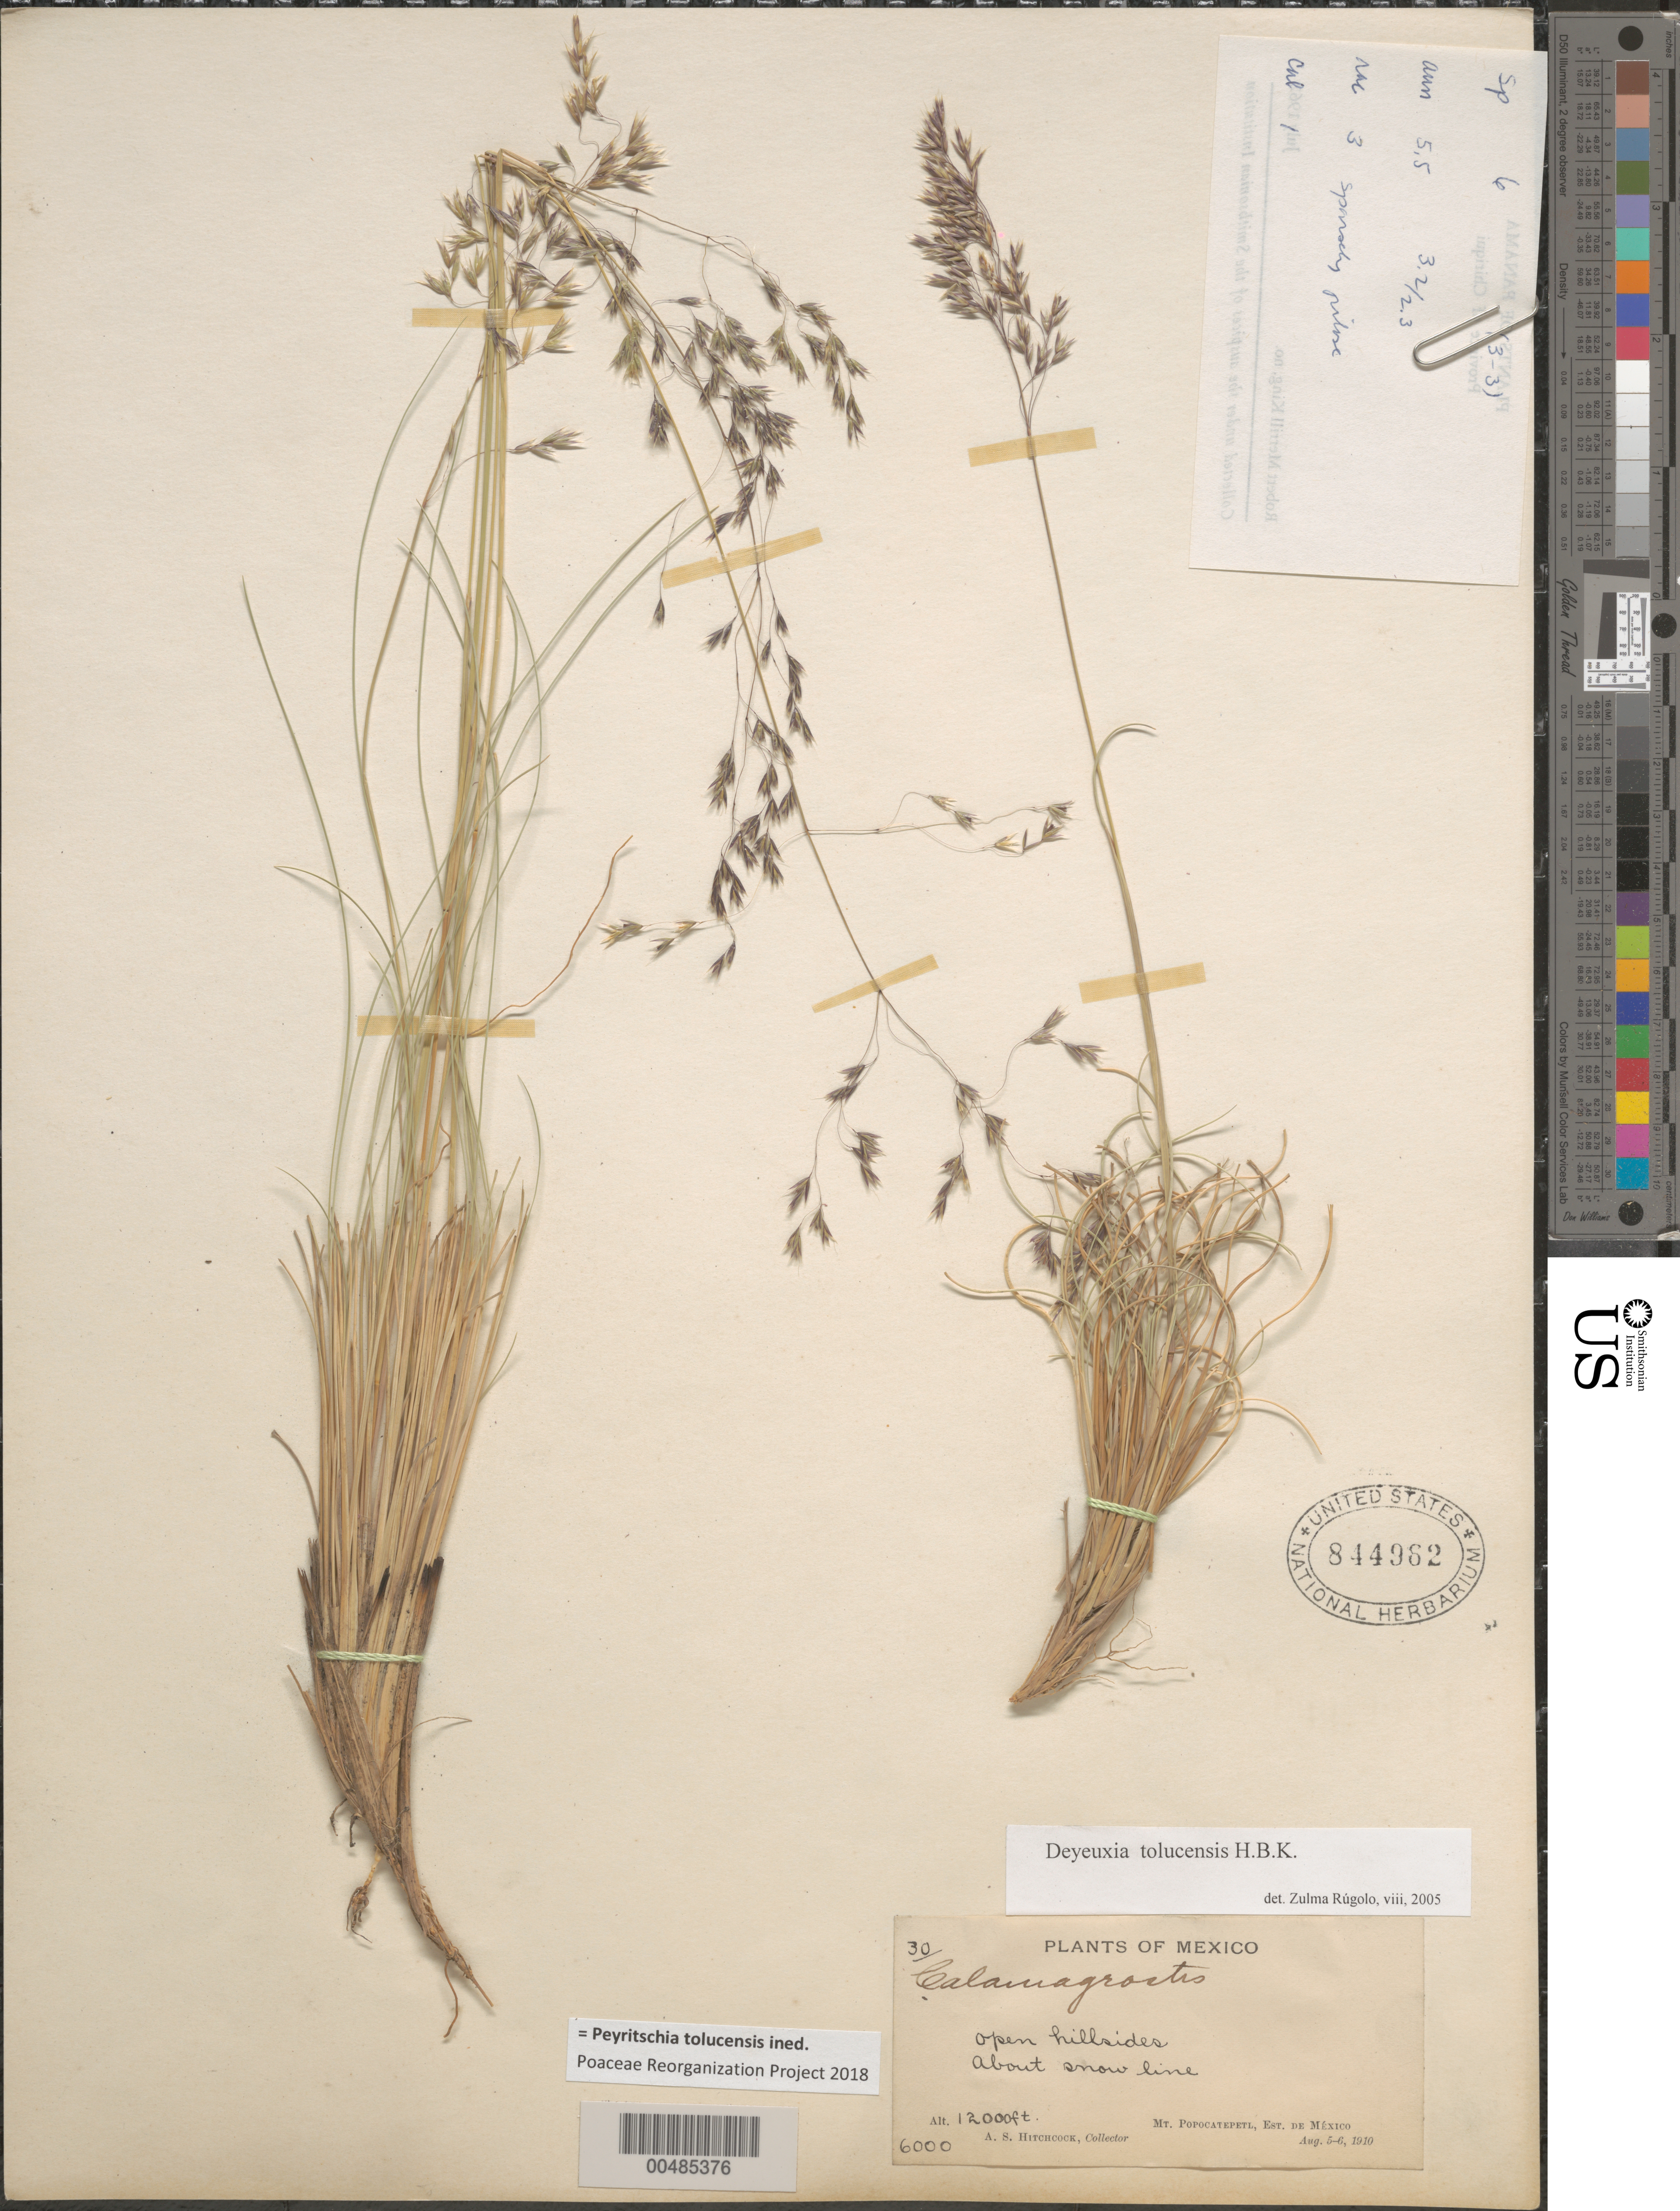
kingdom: Plantae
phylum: Tracheophyta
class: Liliopsida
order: Poales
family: Poaceae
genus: Peyritschia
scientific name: Peyritschia tolucensis ined.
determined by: Poaceae Reorganization Project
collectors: A. S. Hitchcock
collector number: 6000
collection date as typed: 5 Aug 1910 to 6 Aug 1910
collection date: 1910-08-05/1910-08-06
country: Mexico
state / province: México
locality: Mt. Popocatepetl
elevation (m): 3658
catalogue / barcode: US 844962